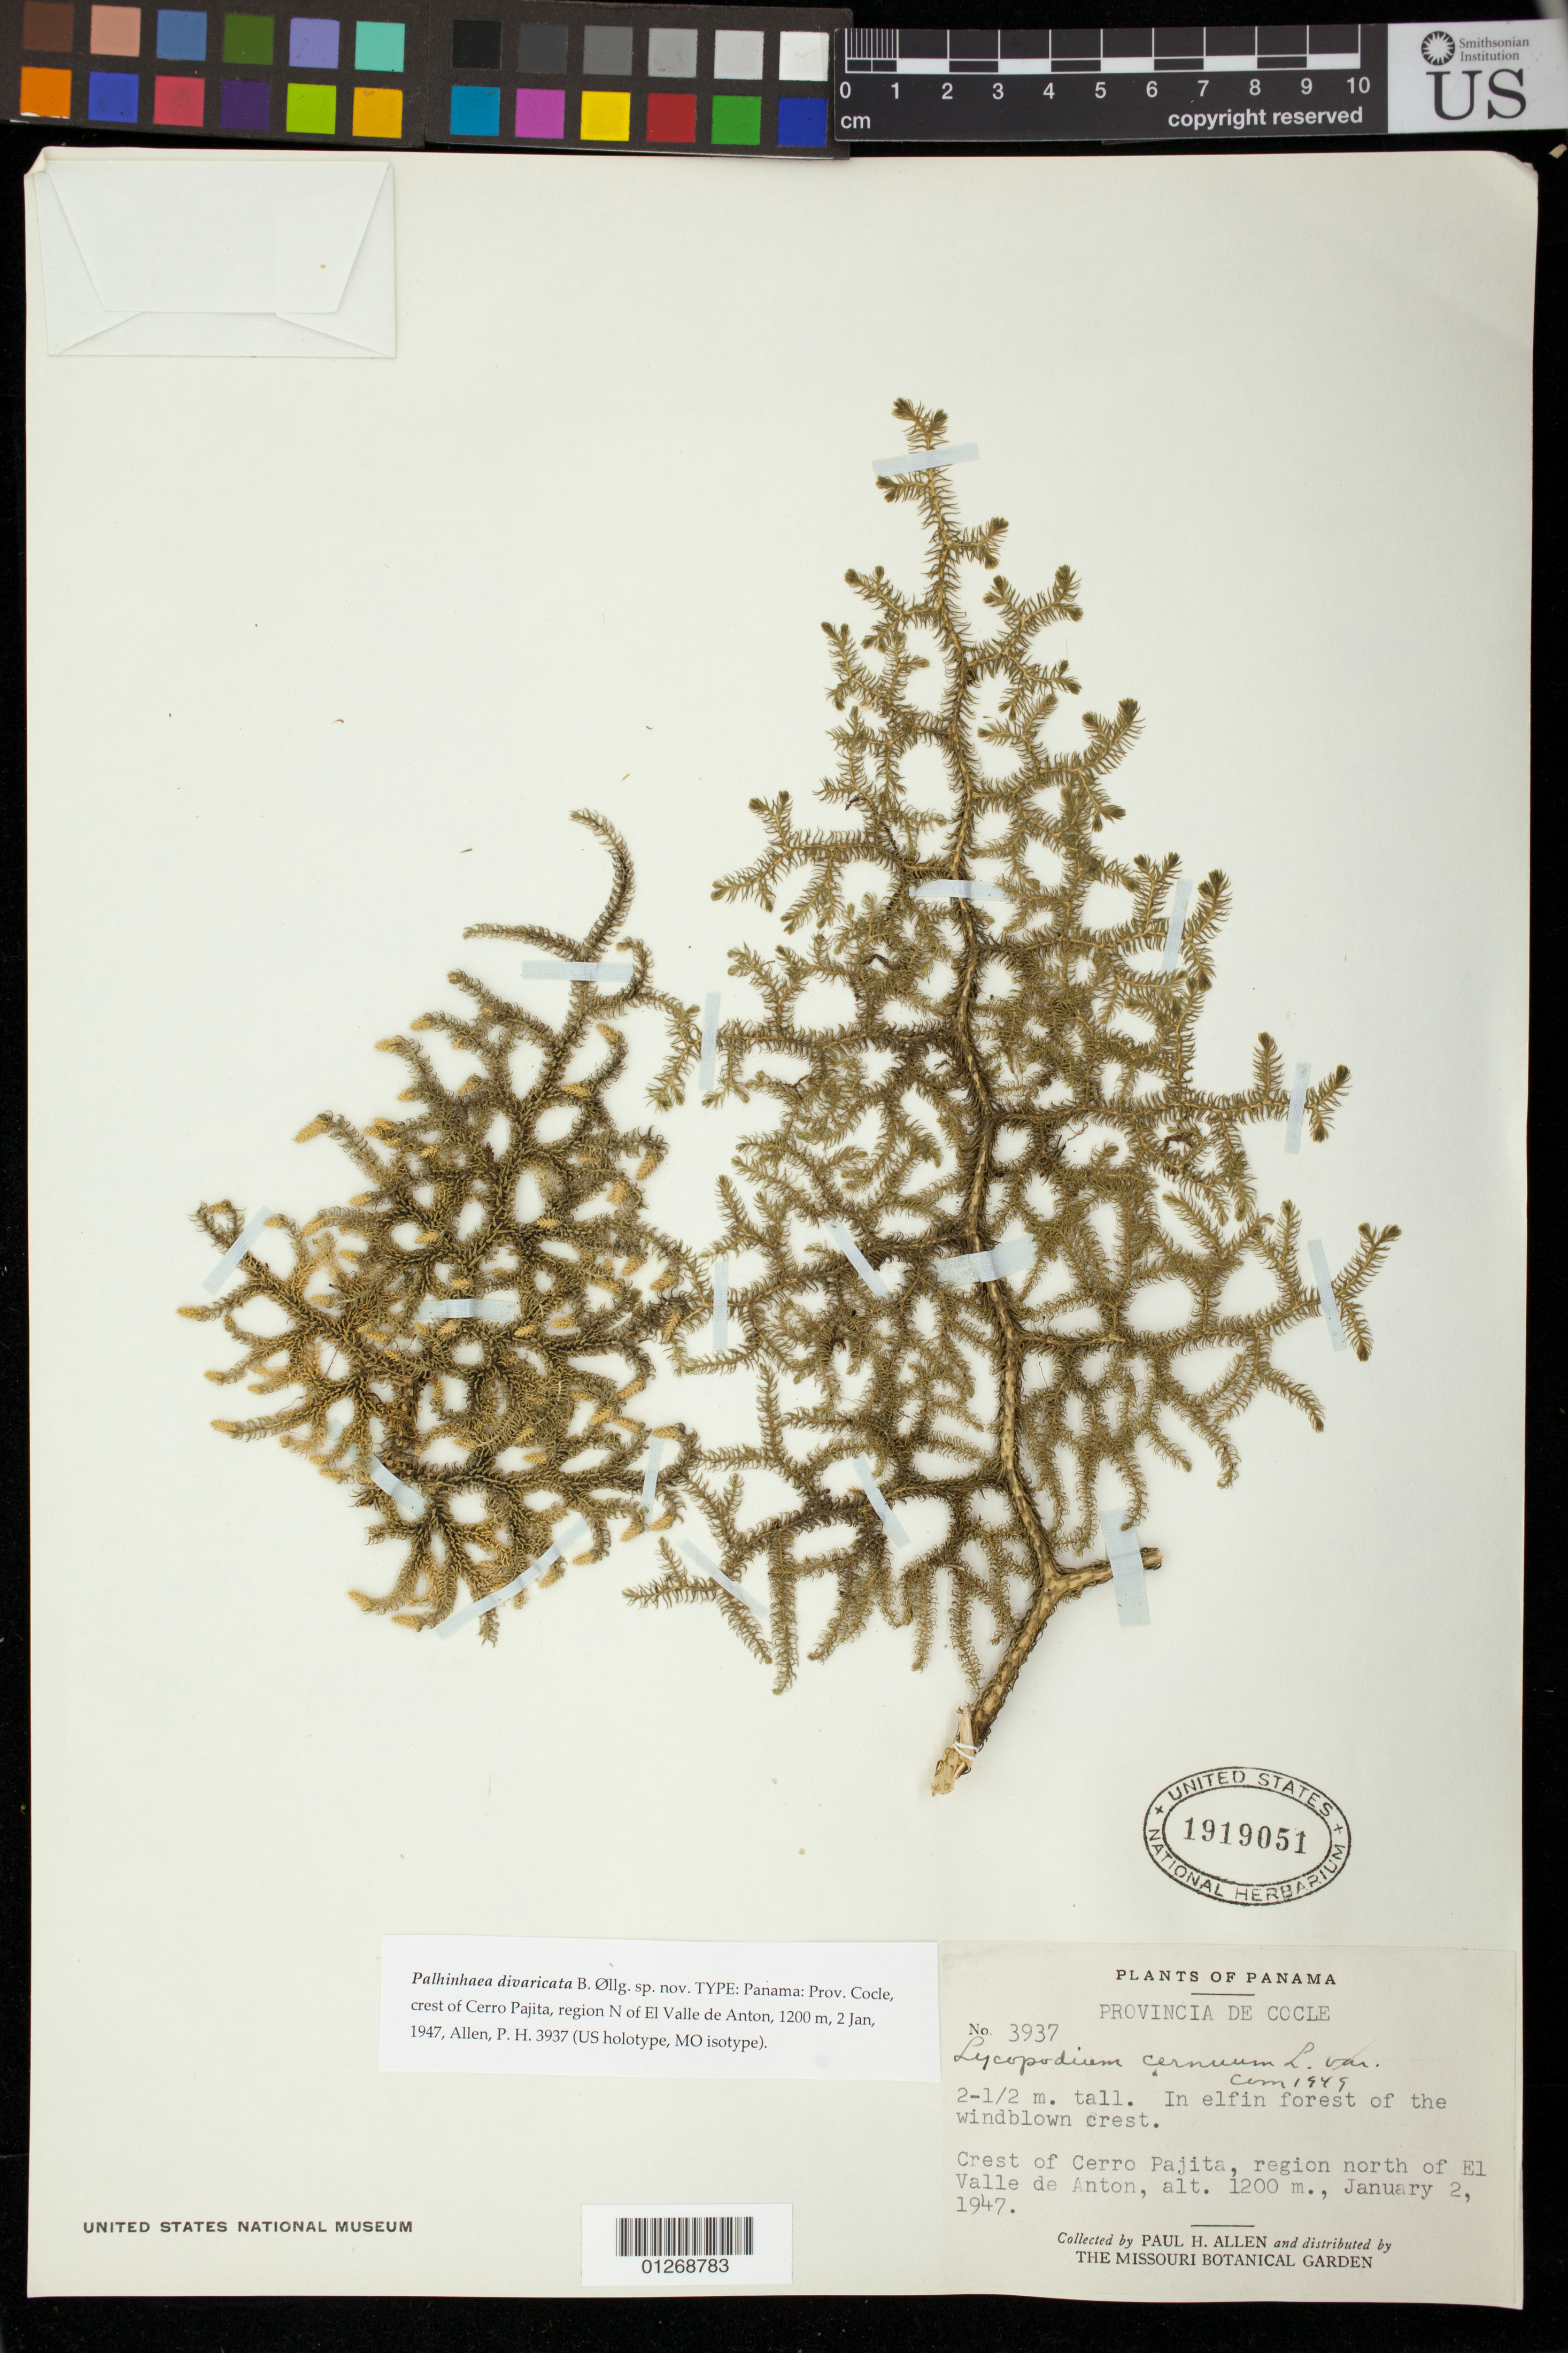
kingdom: Plantae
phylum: Tracheophyta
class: Lycopodiopsida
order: Lycopodiales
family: Lycopodiaceae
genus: Palhinhaea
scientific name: Palhinhaea divaricata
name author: B. Øllg.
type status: Holotype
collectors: P. H. Allen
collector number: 3937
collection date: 1947-01-02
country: Panama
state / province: Coclé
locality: Crest of Cerro Pajita, region north of El Valle de Anton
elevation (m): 1200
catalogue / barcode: US 1919051